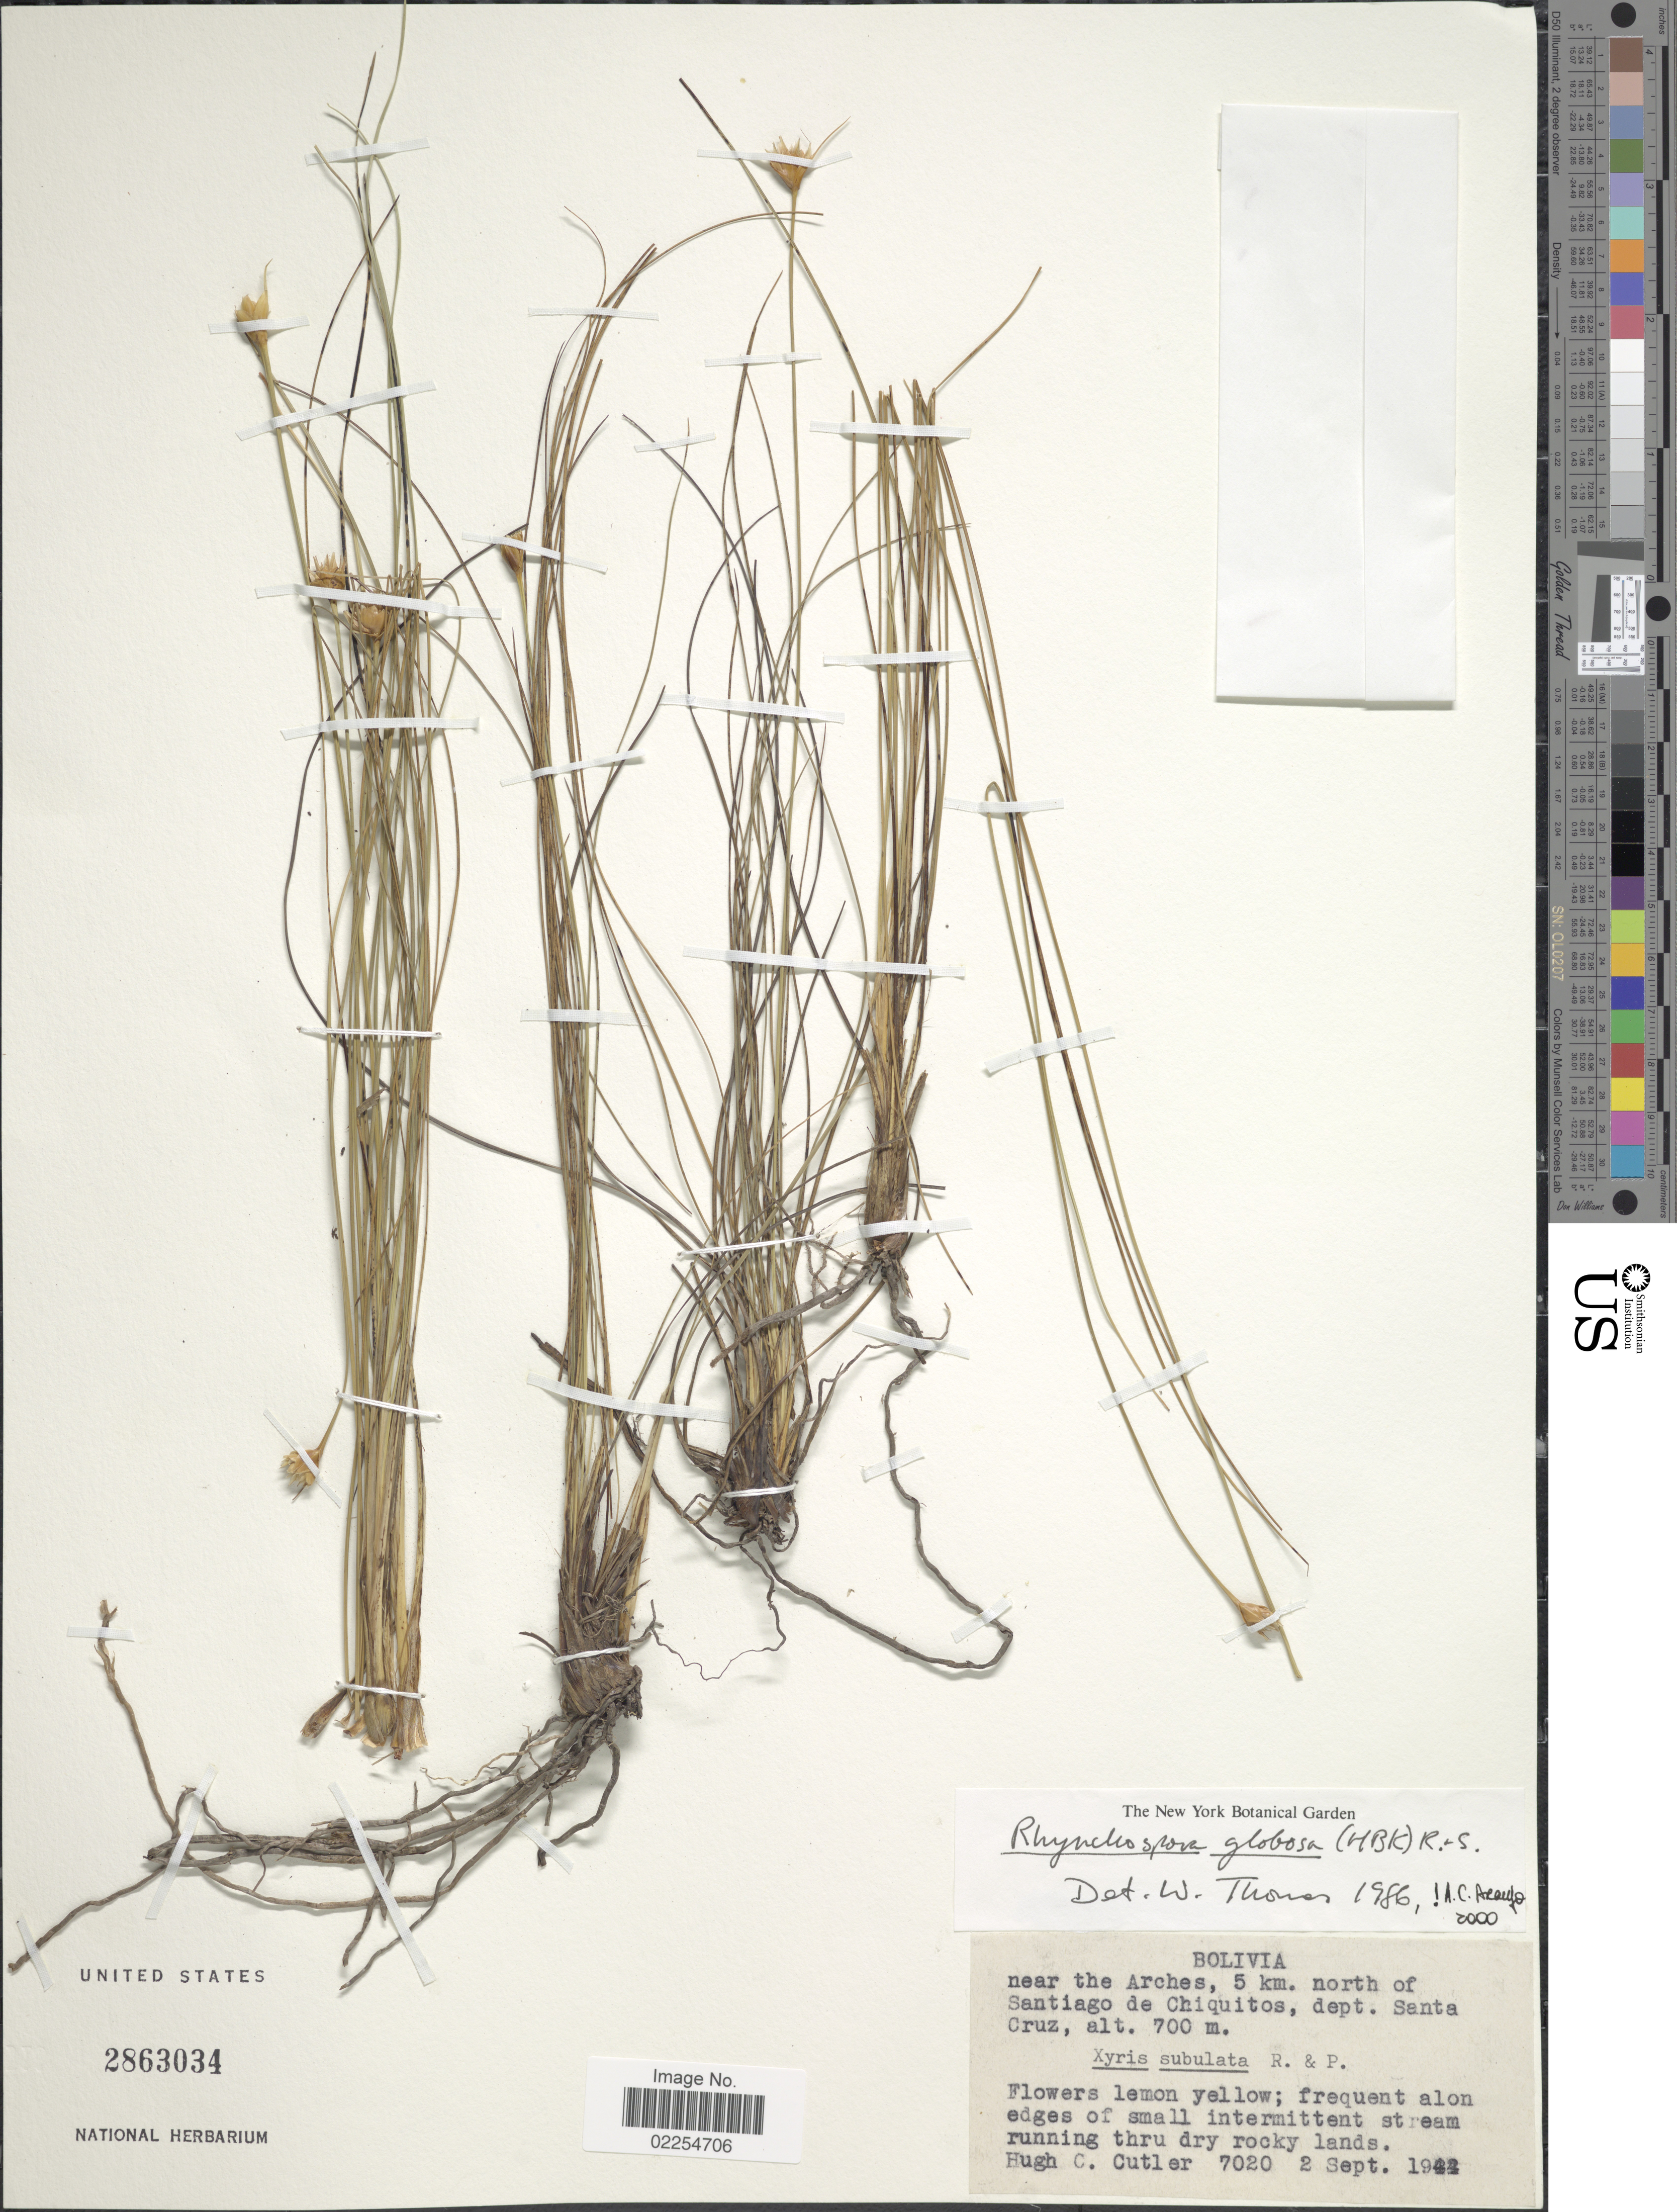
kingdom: Plantae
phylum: Tracheophyta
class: Liliopsida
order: Poales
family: Cyperaceae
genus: Rhynchospora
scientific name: Rhynchospora globosa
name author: (Kunth) Roem. & Schult.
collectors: H. C. Cutler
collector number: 7020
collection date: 1942-09-02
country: Bolivia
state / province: Santa Cruz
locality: Near the Arches, 5 km north of Santiago de Chiquitos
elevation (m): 700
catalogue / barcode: US 2863034